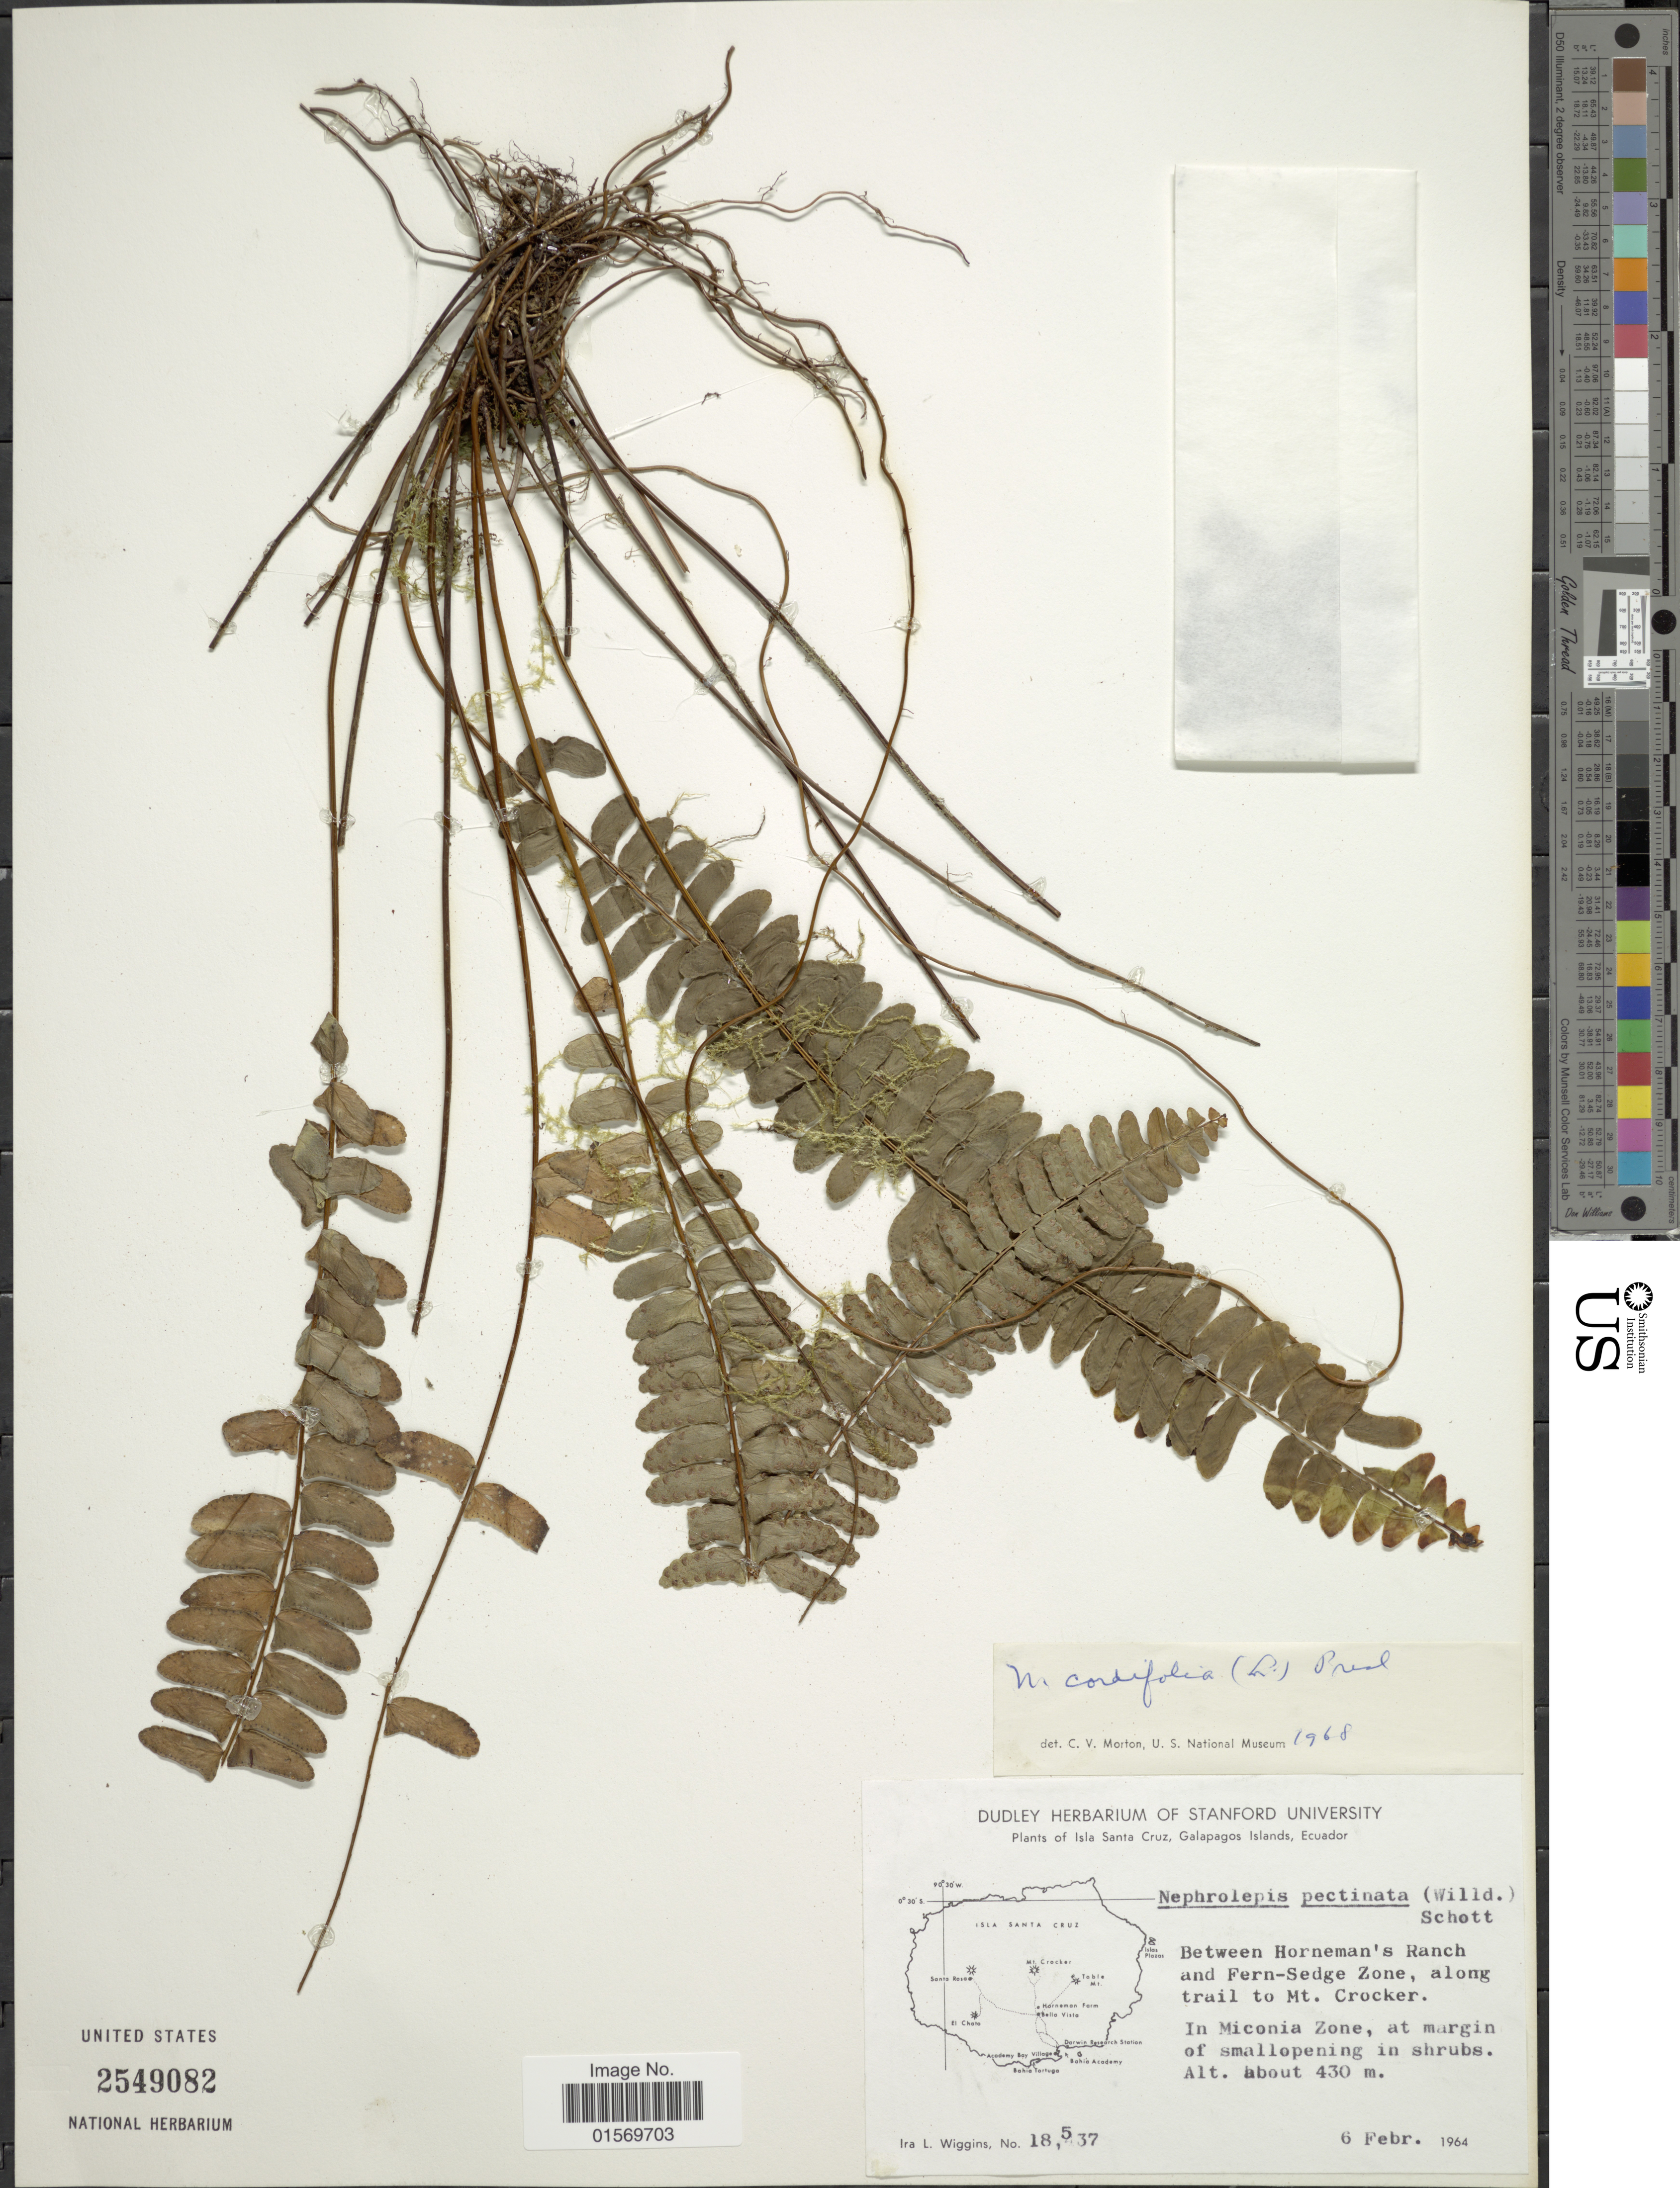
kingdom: Plantae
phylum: Tracheophyta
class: Polypodiopsida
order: Polypodiales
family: Nephrolepidaceae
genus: Nephrolepis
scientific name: Nephrolepis cordifolia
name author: (L.) C. Presl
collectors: I. L. Wiggins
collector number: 18537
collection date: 1964-02-06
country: Ecuador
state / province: Colón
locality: Isla Santa Cruz, Galapagos Islands, between Horneman's Ranch and Fern-Sedge Zone, along trail to Mt. Crocker, in Miconia Zone, at margin of smallopening in shrubs.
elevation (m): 430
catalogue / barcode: US 2549082